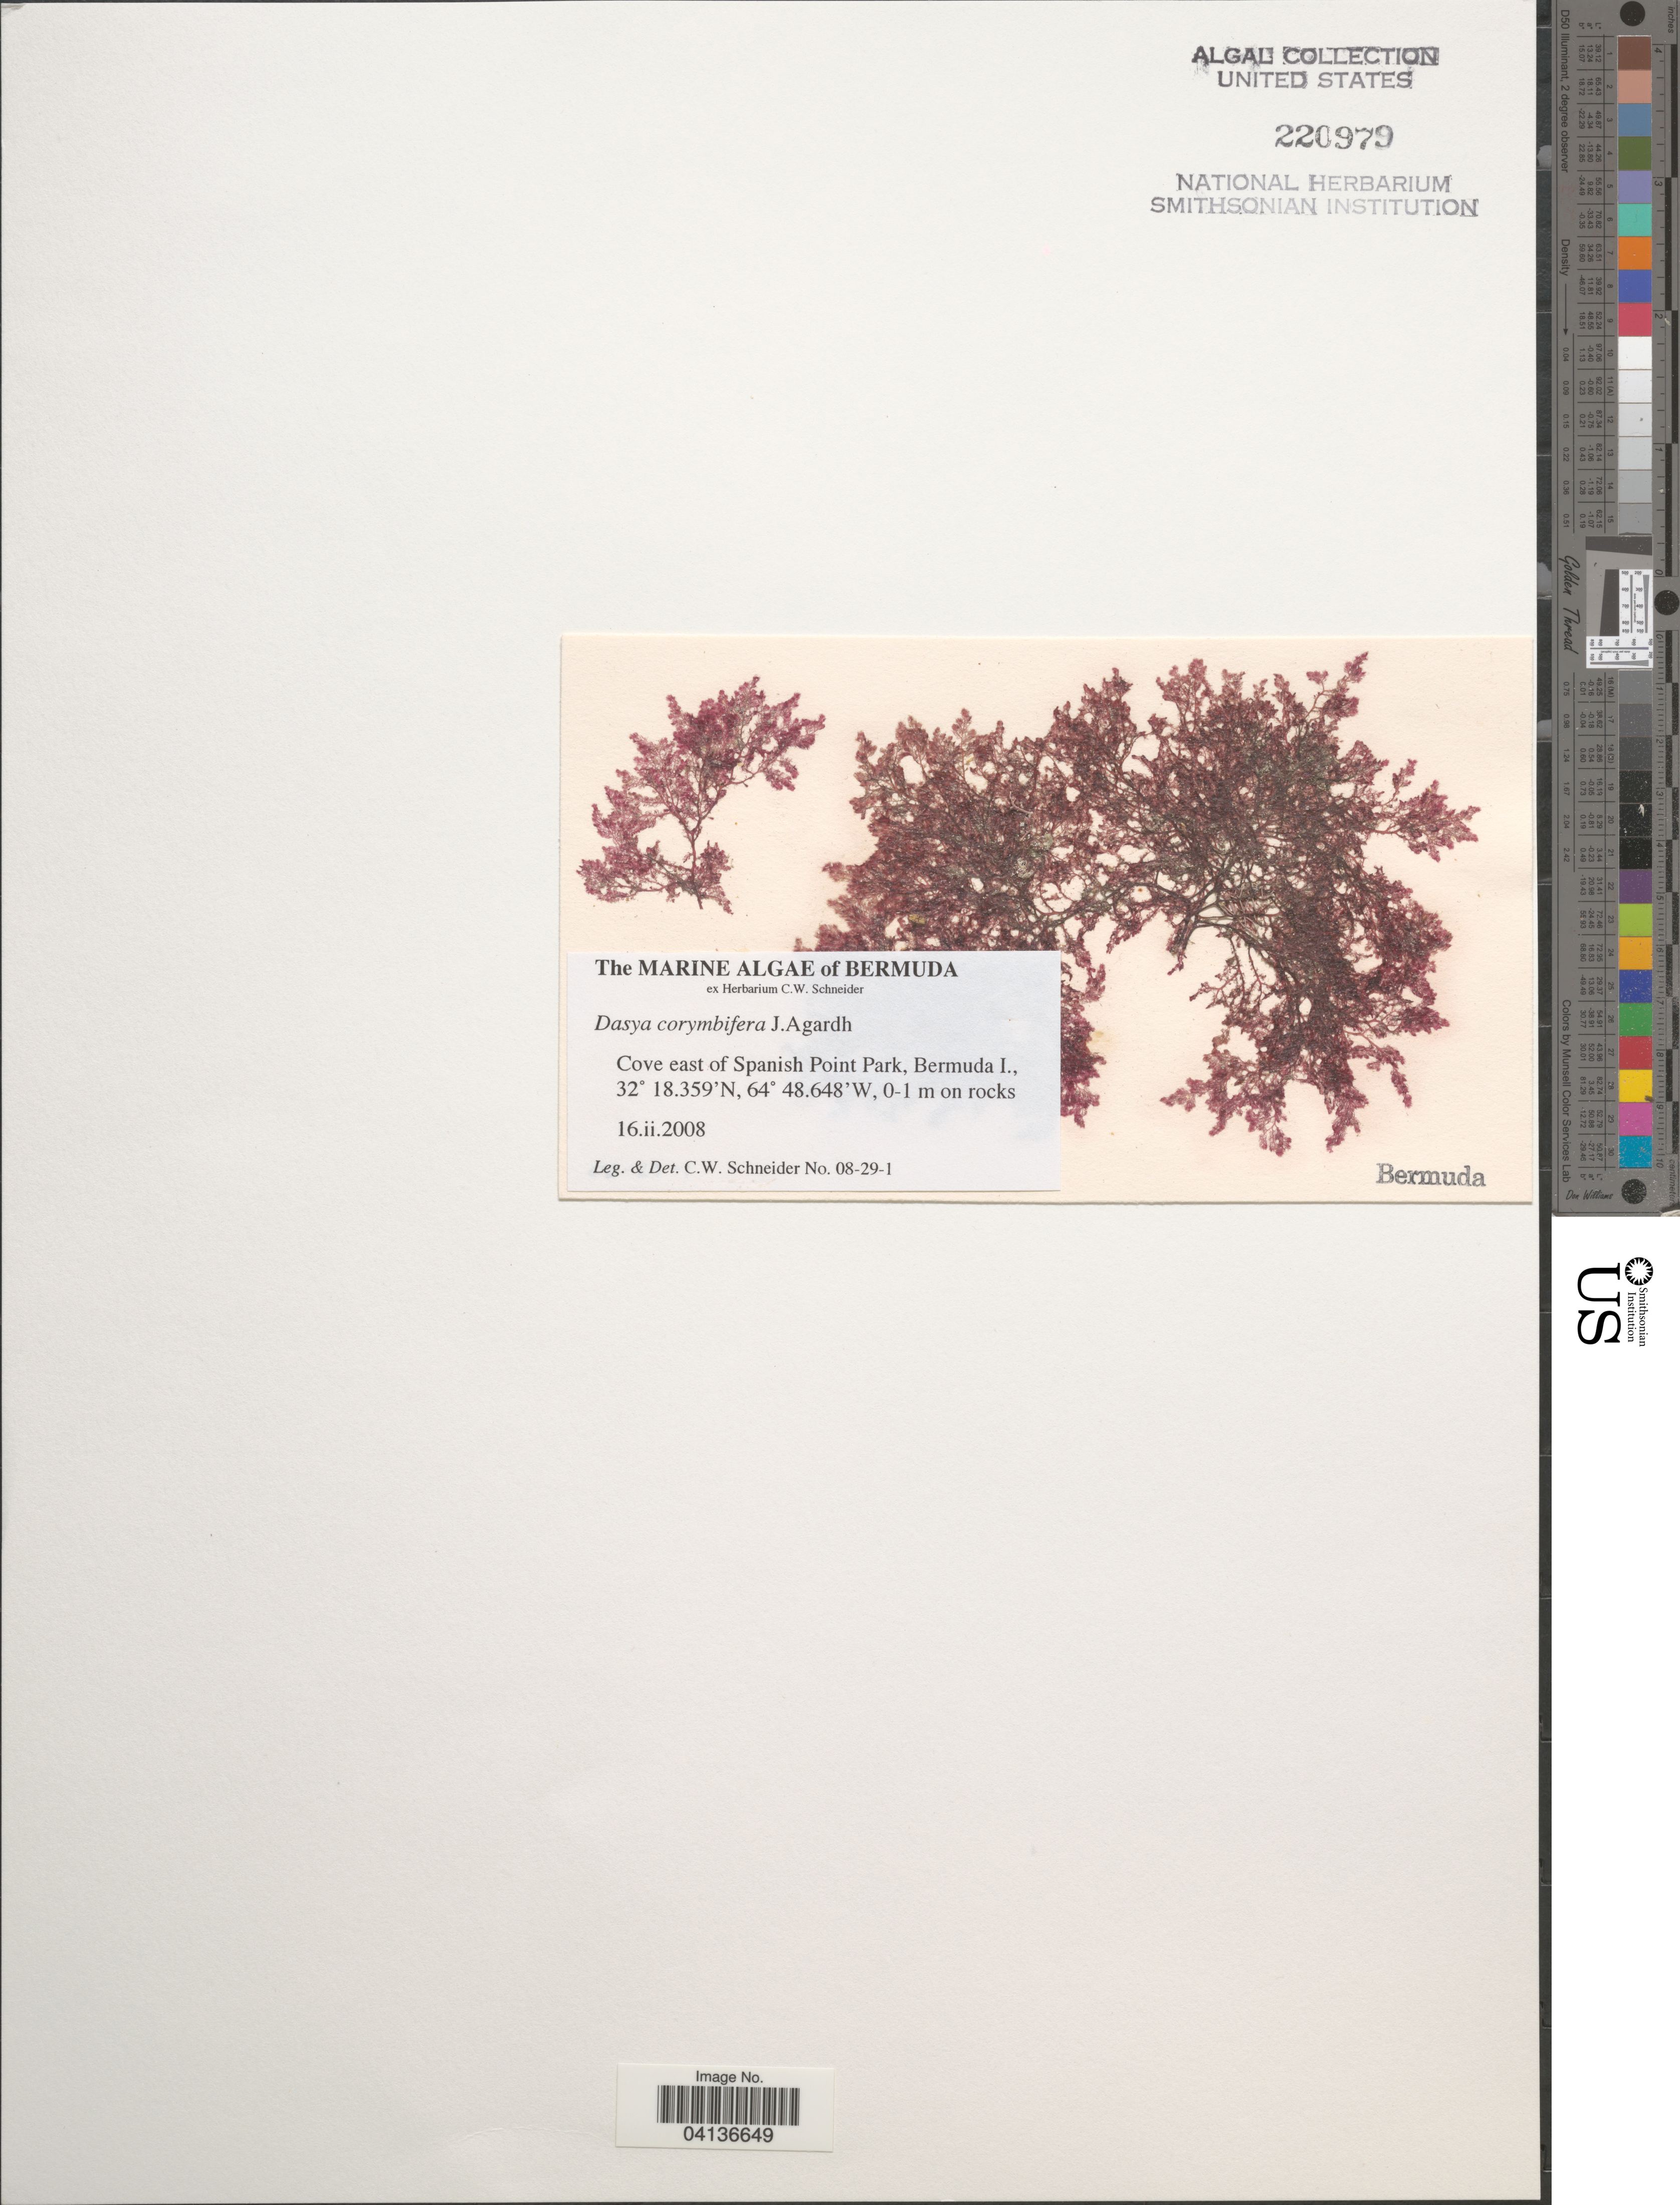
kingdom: Plantae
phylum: Rhodophyta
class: Florideophyceae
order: Ceramiales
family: Dasyaceae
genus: Dasya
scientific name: Dasya corymbifera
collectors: C. W.Schneider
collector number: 08-29-1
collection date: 2008-02-16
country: Bermuda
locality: Cove east of Spanish Point Park, Bermuda I.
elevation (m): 0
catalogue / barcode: US 220979